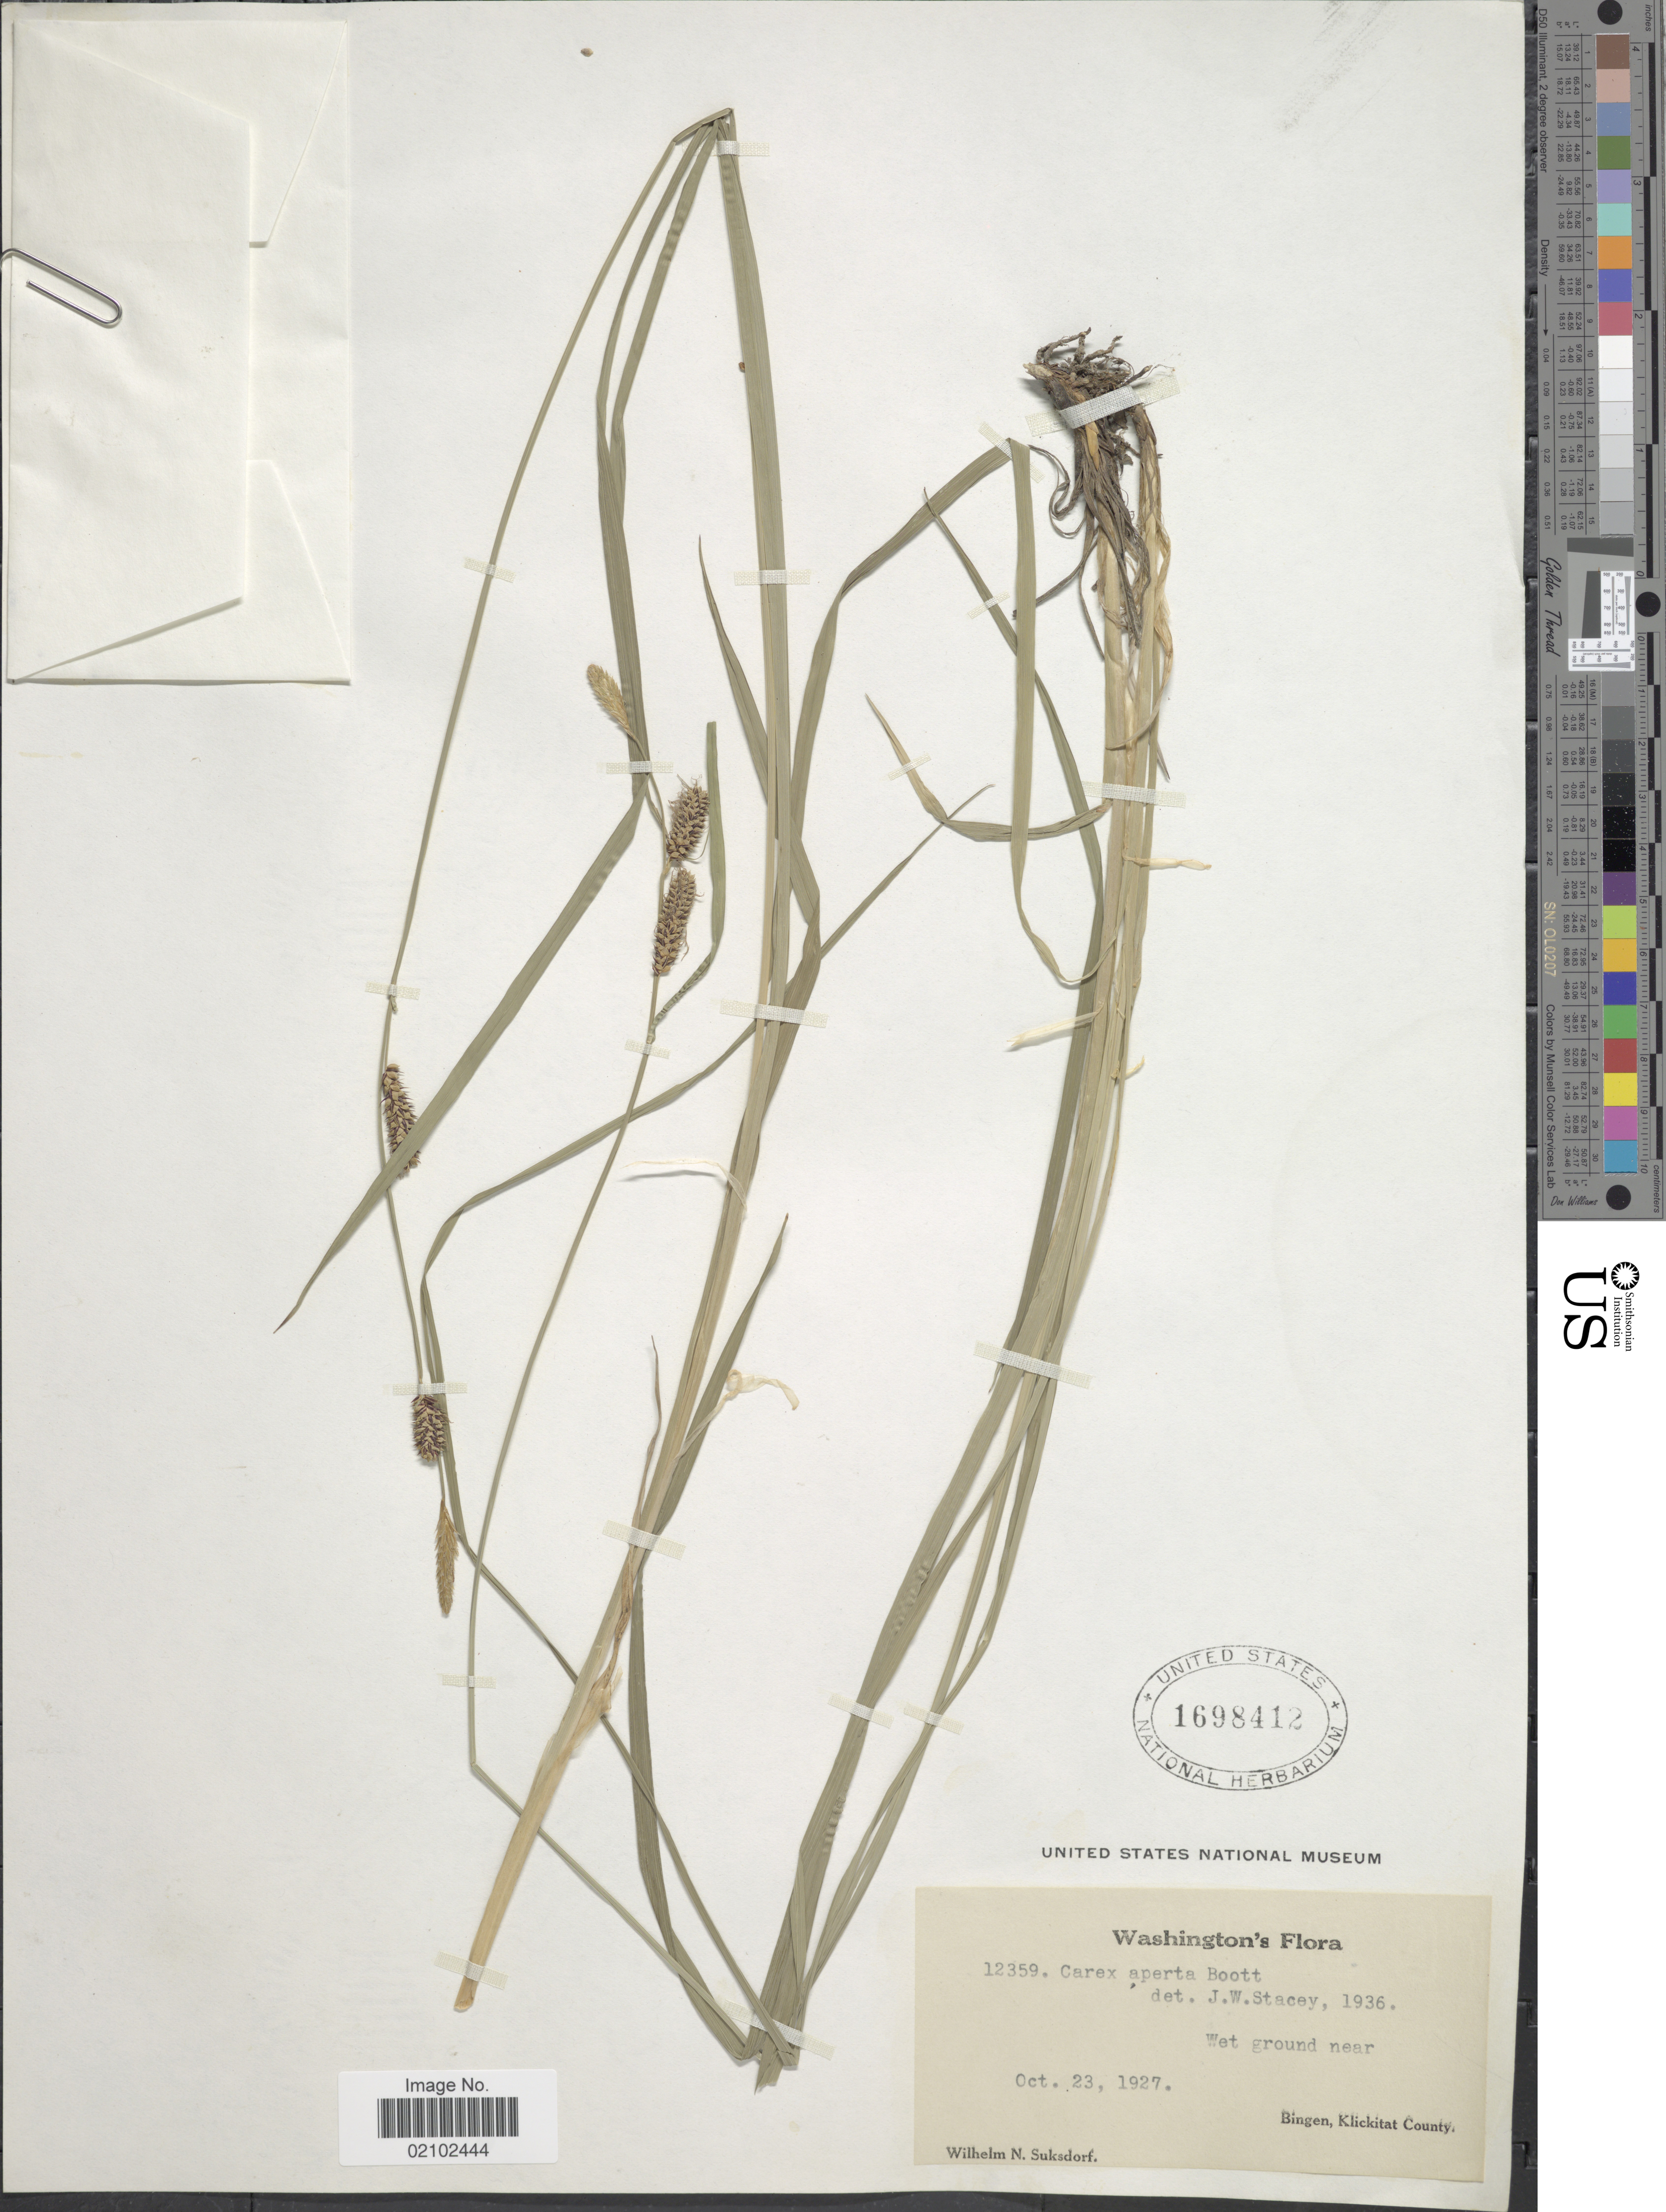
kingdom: Plantae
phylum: Tracheophyta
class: Liliopsida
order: Poales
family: Cyperaceae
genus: Carex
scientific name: Carex aperta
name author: Boott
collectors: W. N. Suksdorf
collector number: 12359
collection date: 1927-10-23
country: United States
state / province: Washington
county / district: Klickitat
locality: Wet ground near Bingen, Klickitat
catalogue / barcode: US 1698412